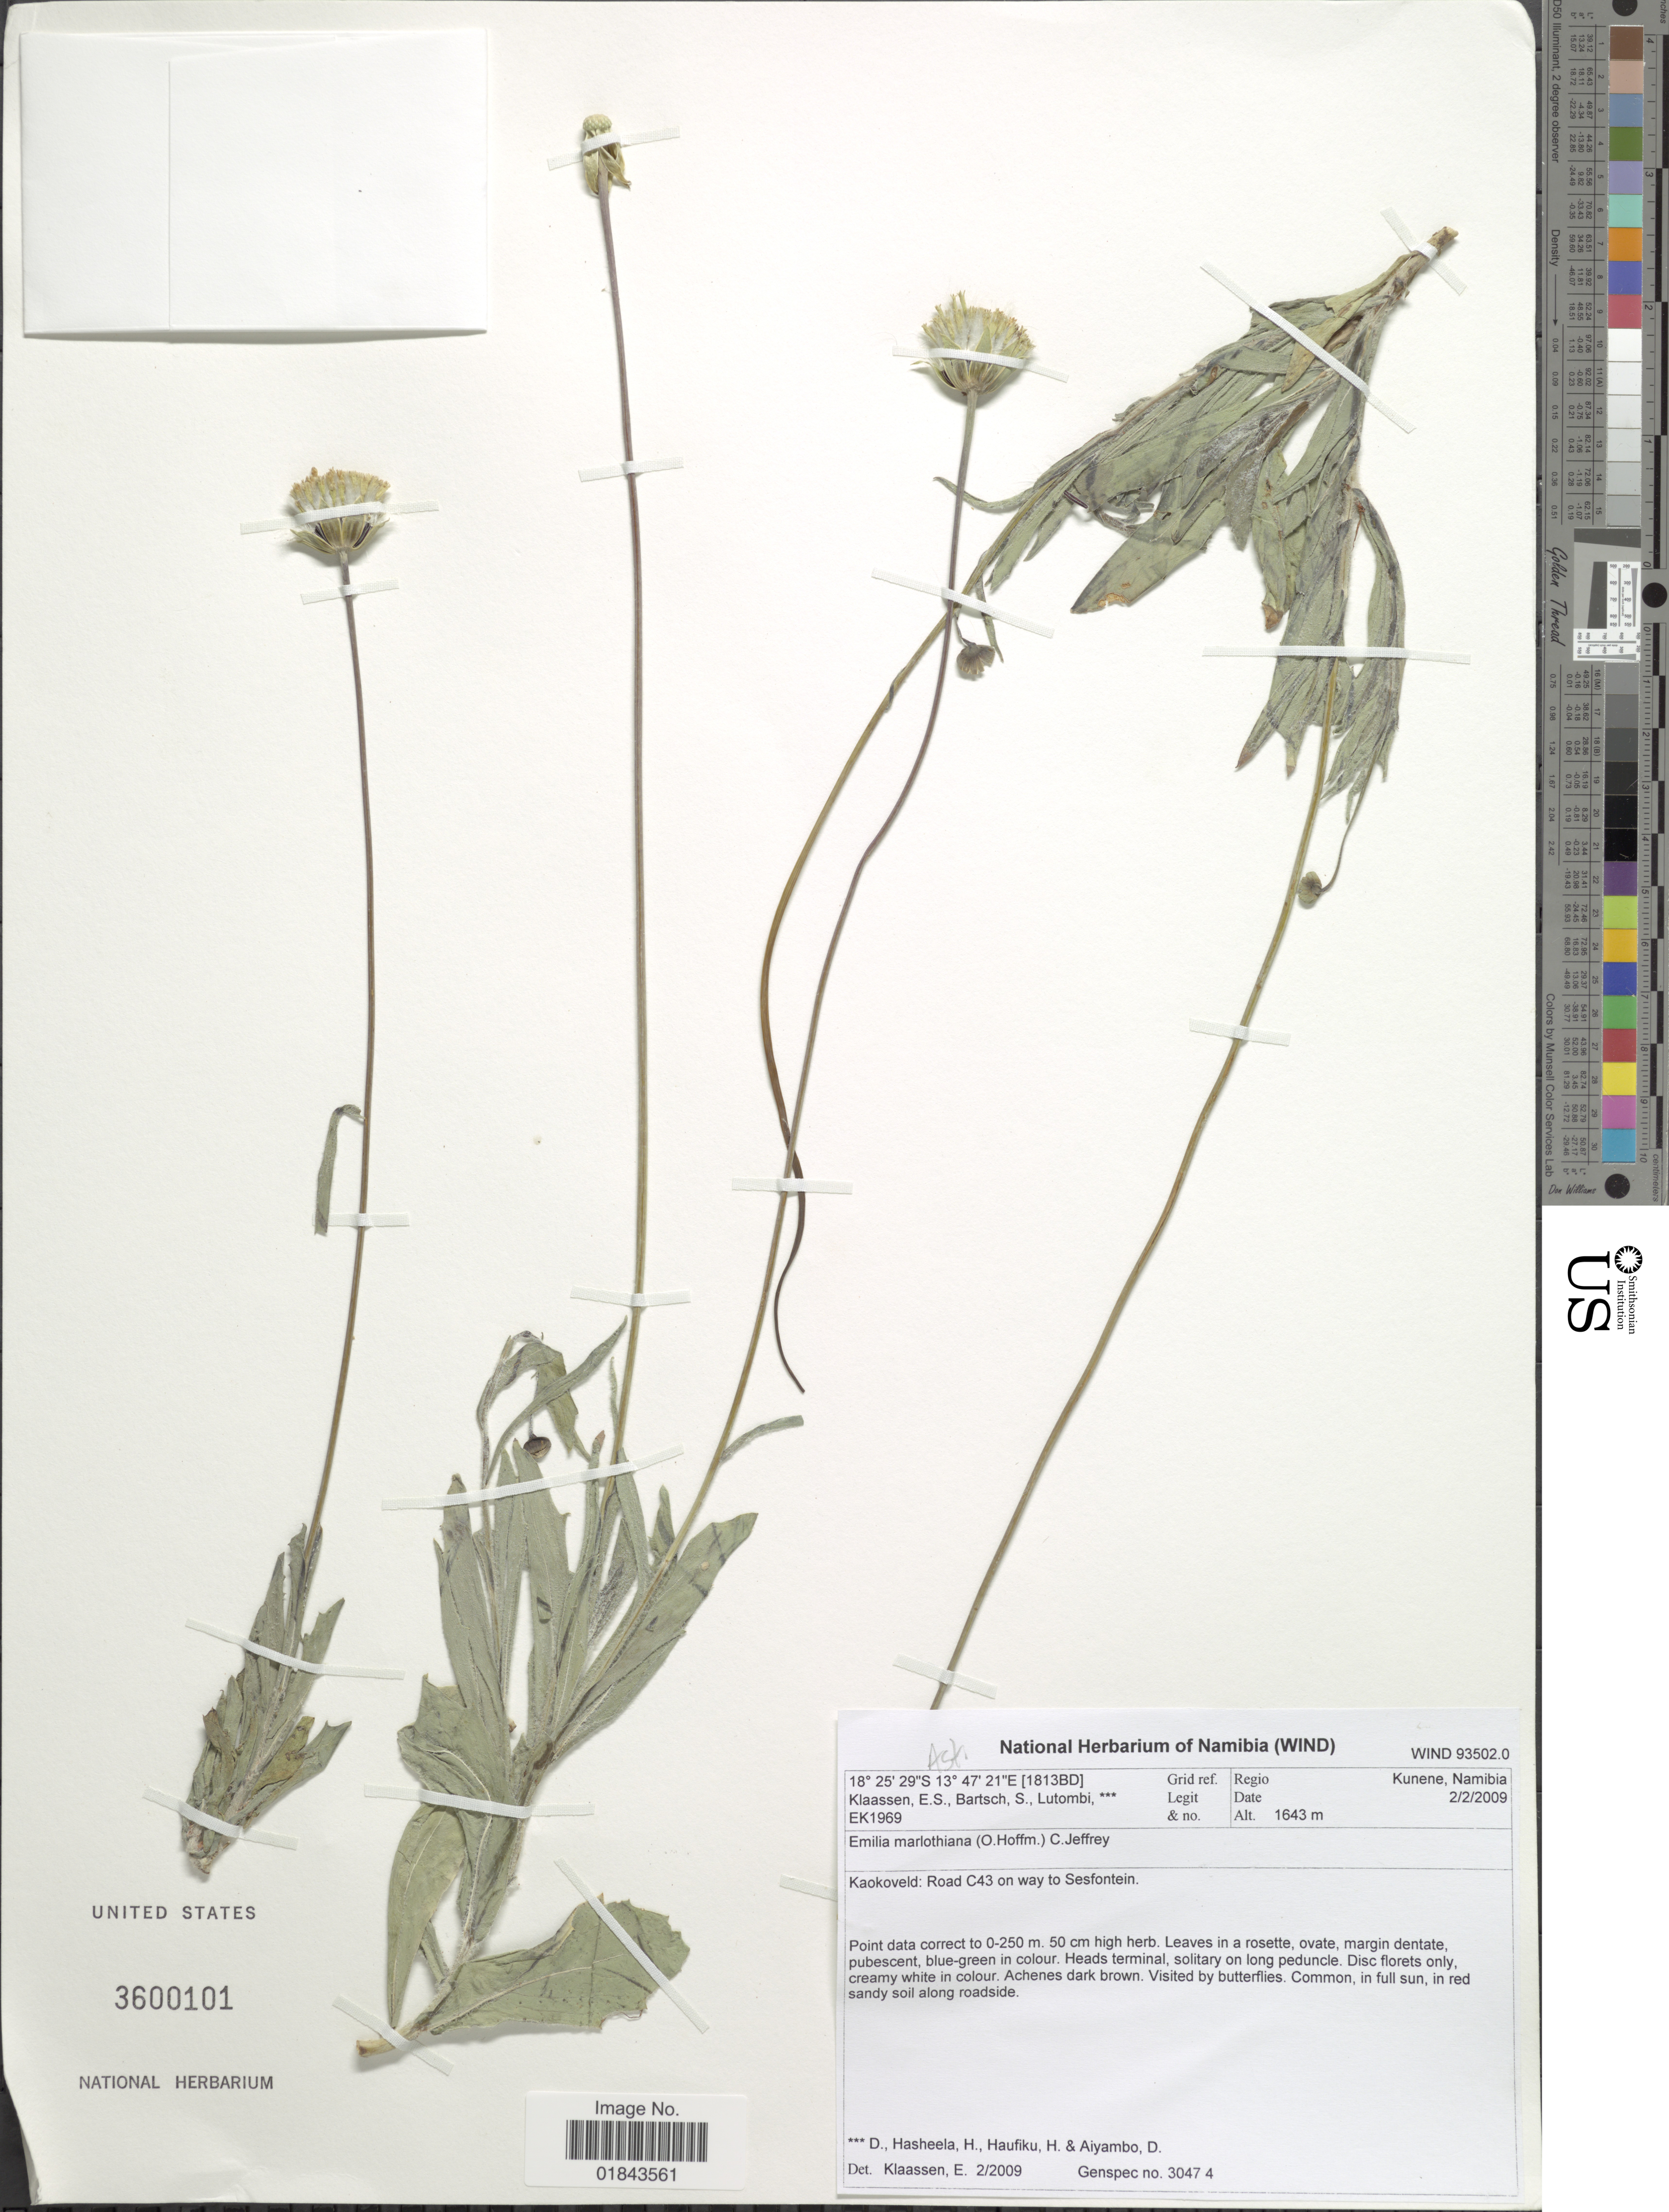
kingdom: Plantae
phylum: Tracheophyta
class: Magnoliopsida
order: Asterales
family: Asteraceae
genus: Emilia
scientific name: Emilia marlothiana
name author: (O. Hoffm.) C. Jeffrey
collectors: E. S. Klaassen, S. Bartsch, D. Lutombi, H. Hasheela & et al.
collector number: EK1969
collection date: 2009-02-02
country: Namibia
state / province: Kunene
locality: Regio: Kunene, Namibia, Grid Ref. [1813BD] Kaokveld: Road C43 on way to Sesfontein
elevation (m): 1643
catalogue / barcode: US 3600101